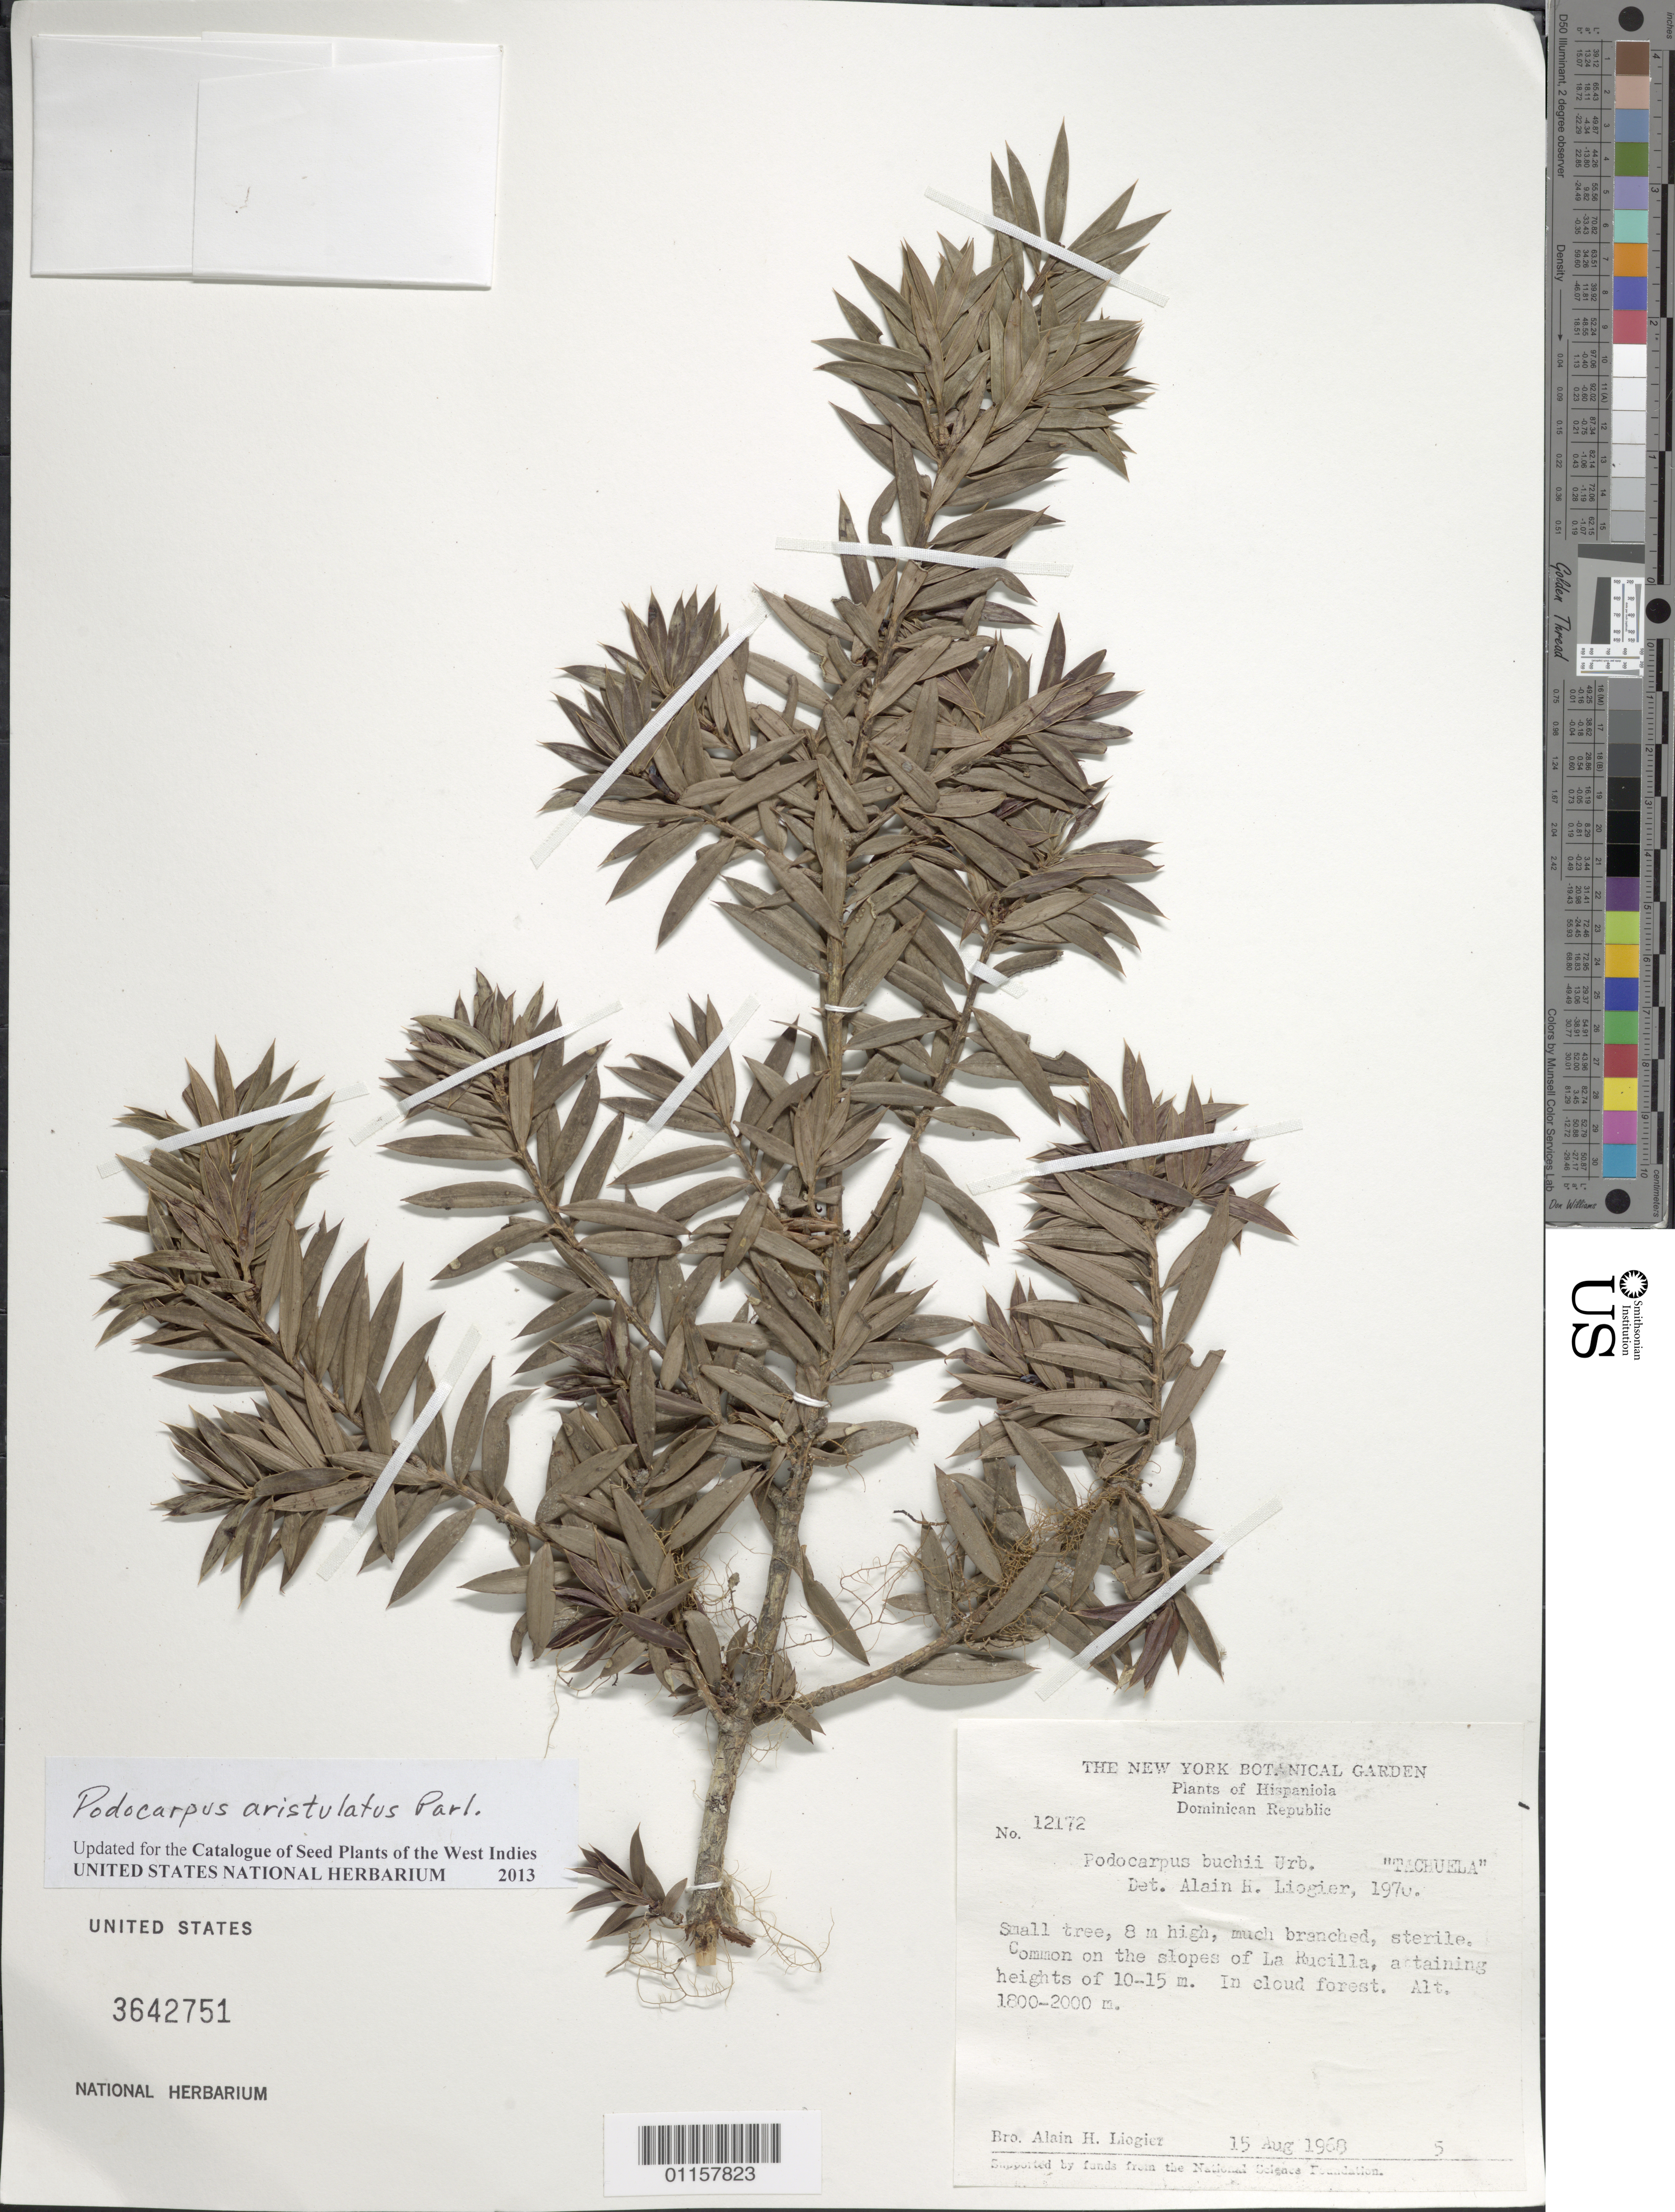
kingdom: Plantae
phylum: Tracheophyta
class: Pinopsida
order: Pinales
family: Podocarpaceae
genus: Podocarpus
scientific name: Podocarpus aristulatus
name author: Parl.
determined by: Liogier, Alain H.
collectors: A. H. Liogier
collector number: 12172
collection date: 1968-08-15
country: Dominican Republic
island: Hispaniola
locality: La Rucilla slopes.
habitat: Common on slopes.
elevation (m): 1800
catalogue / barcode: US 3642751